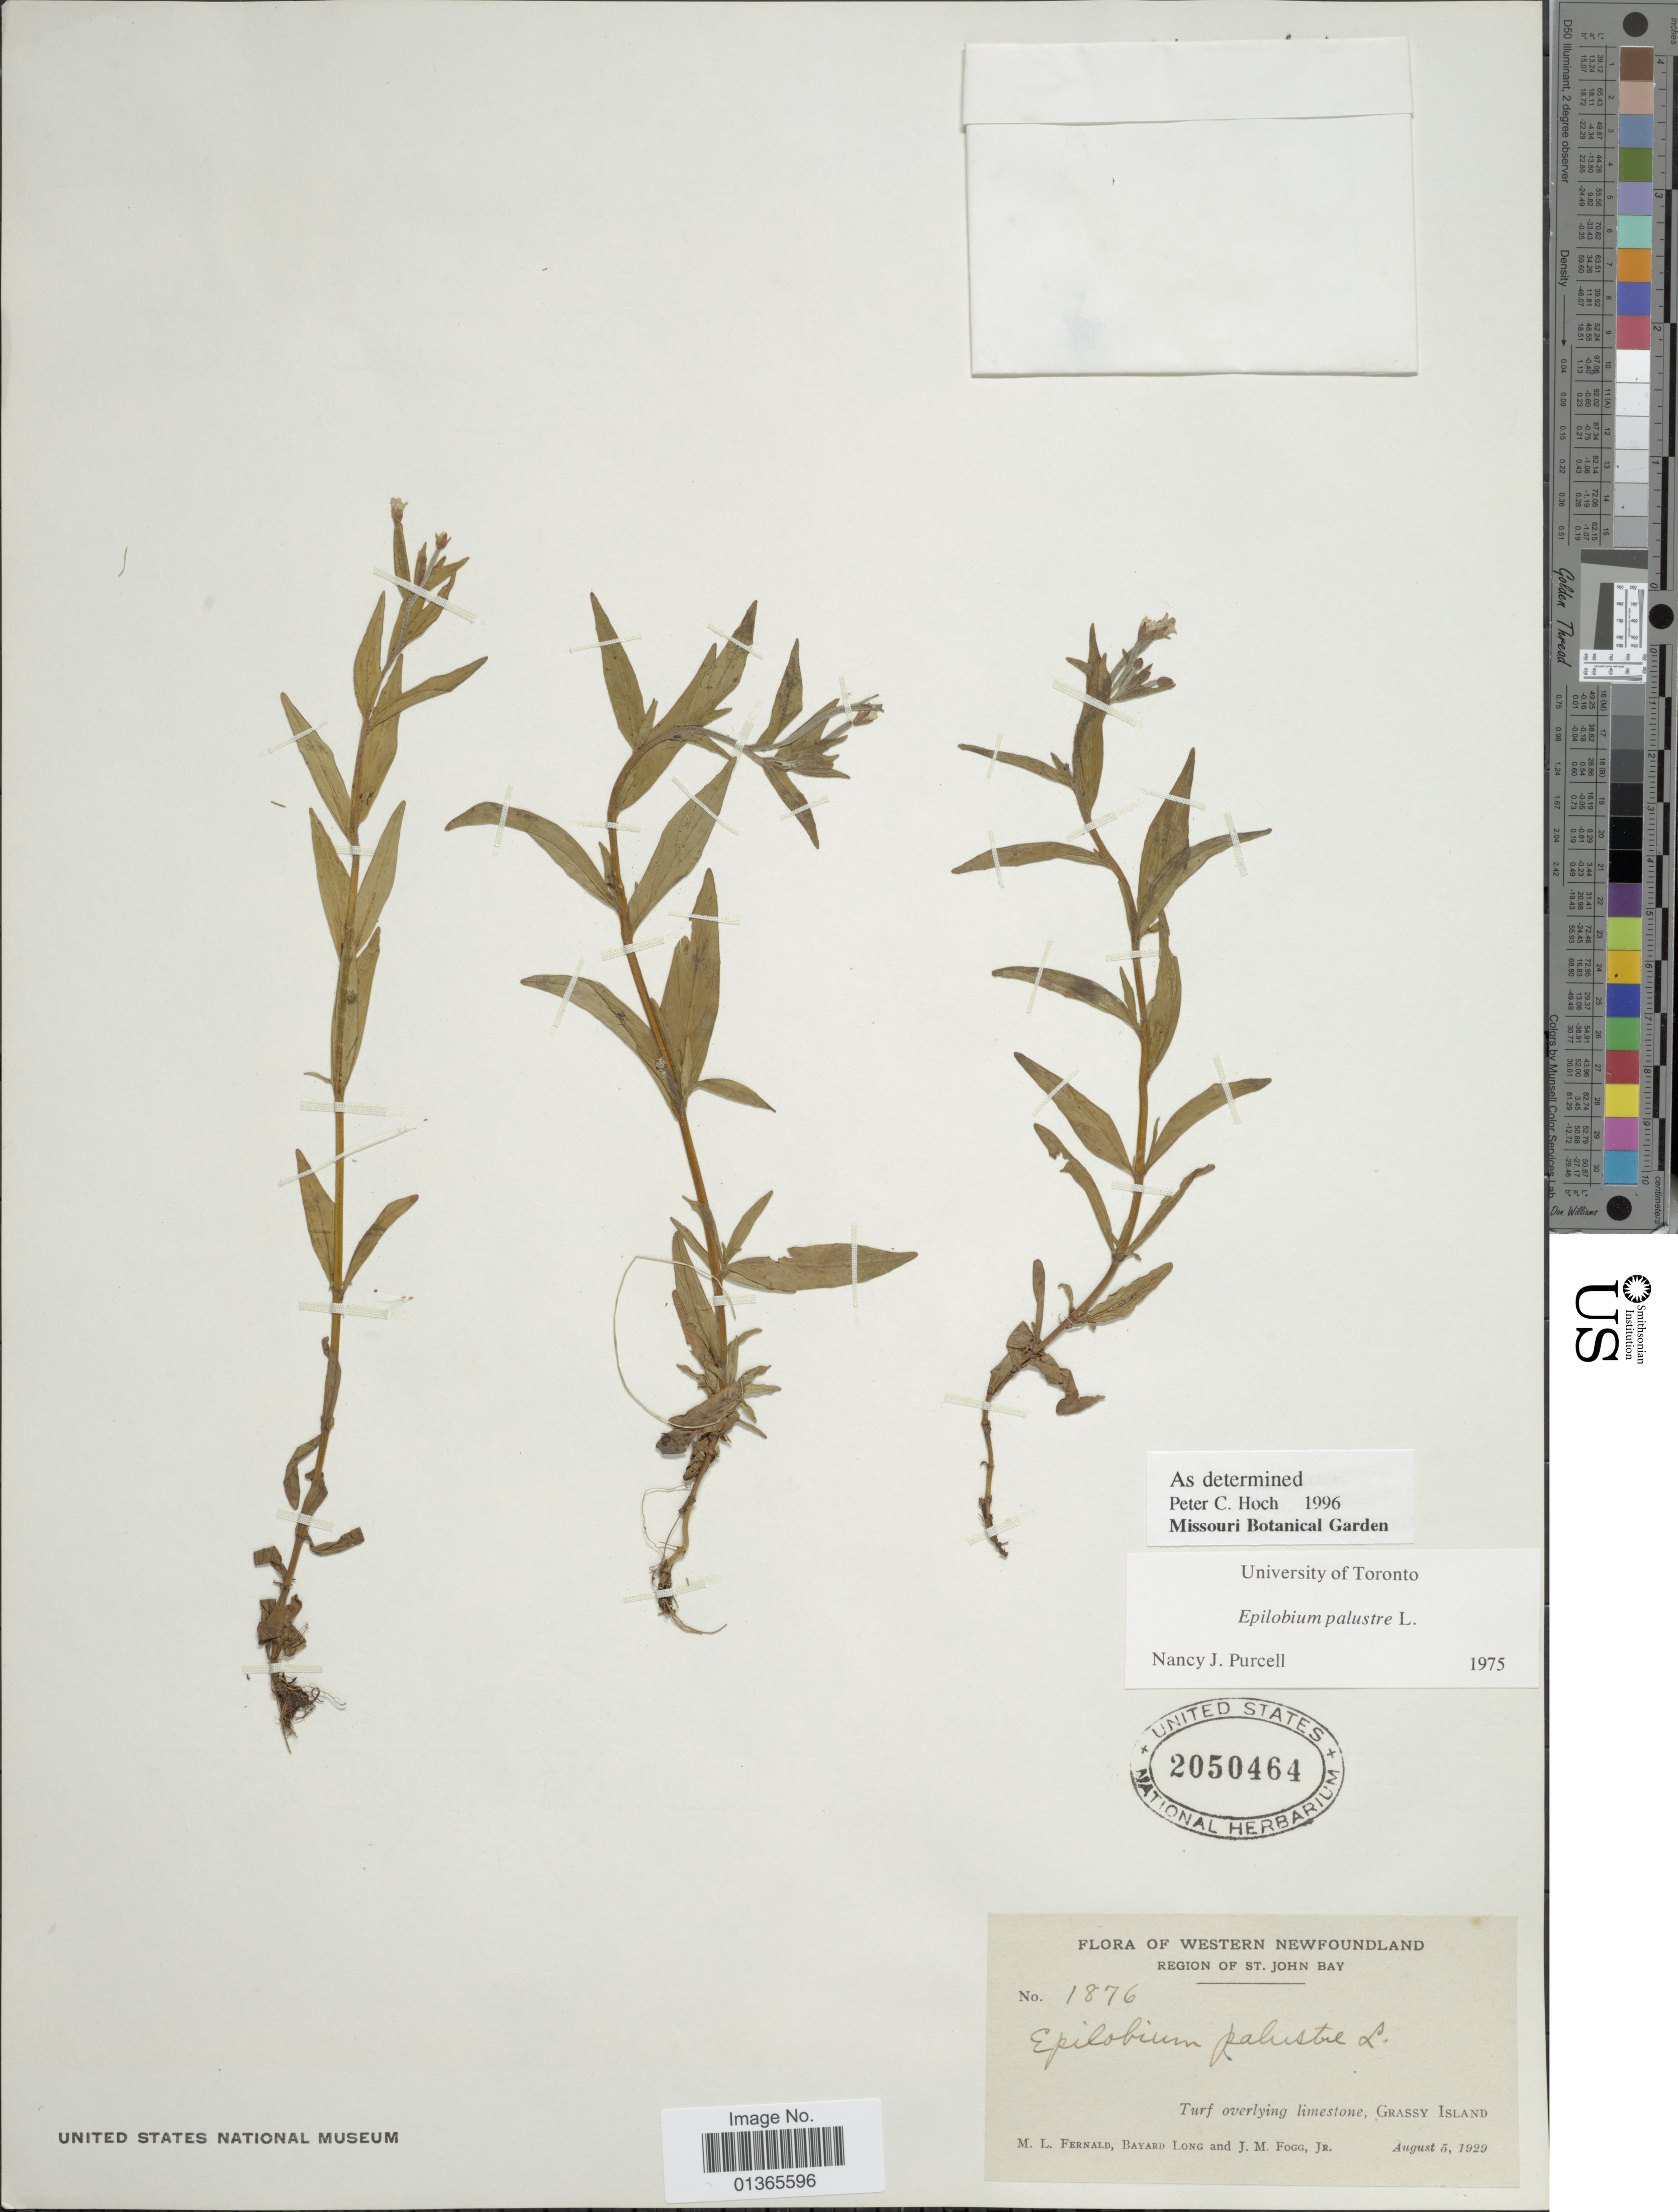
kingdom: Plantae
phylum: Tracheophyta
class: Magnoliopsida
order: Myrtales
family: Onagraceae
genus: Epilobium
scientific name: Epilobium palustre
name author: L.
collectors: M. L. Fernald, B. Long & J. Fogg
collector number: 1876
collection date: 1929-08-05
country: Canada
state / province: Newfoundland and Labrador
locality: Western Newfoundland. Region of St. John Bay. Turf overlying limestone, Grassy Island.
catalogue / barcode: US 2050464